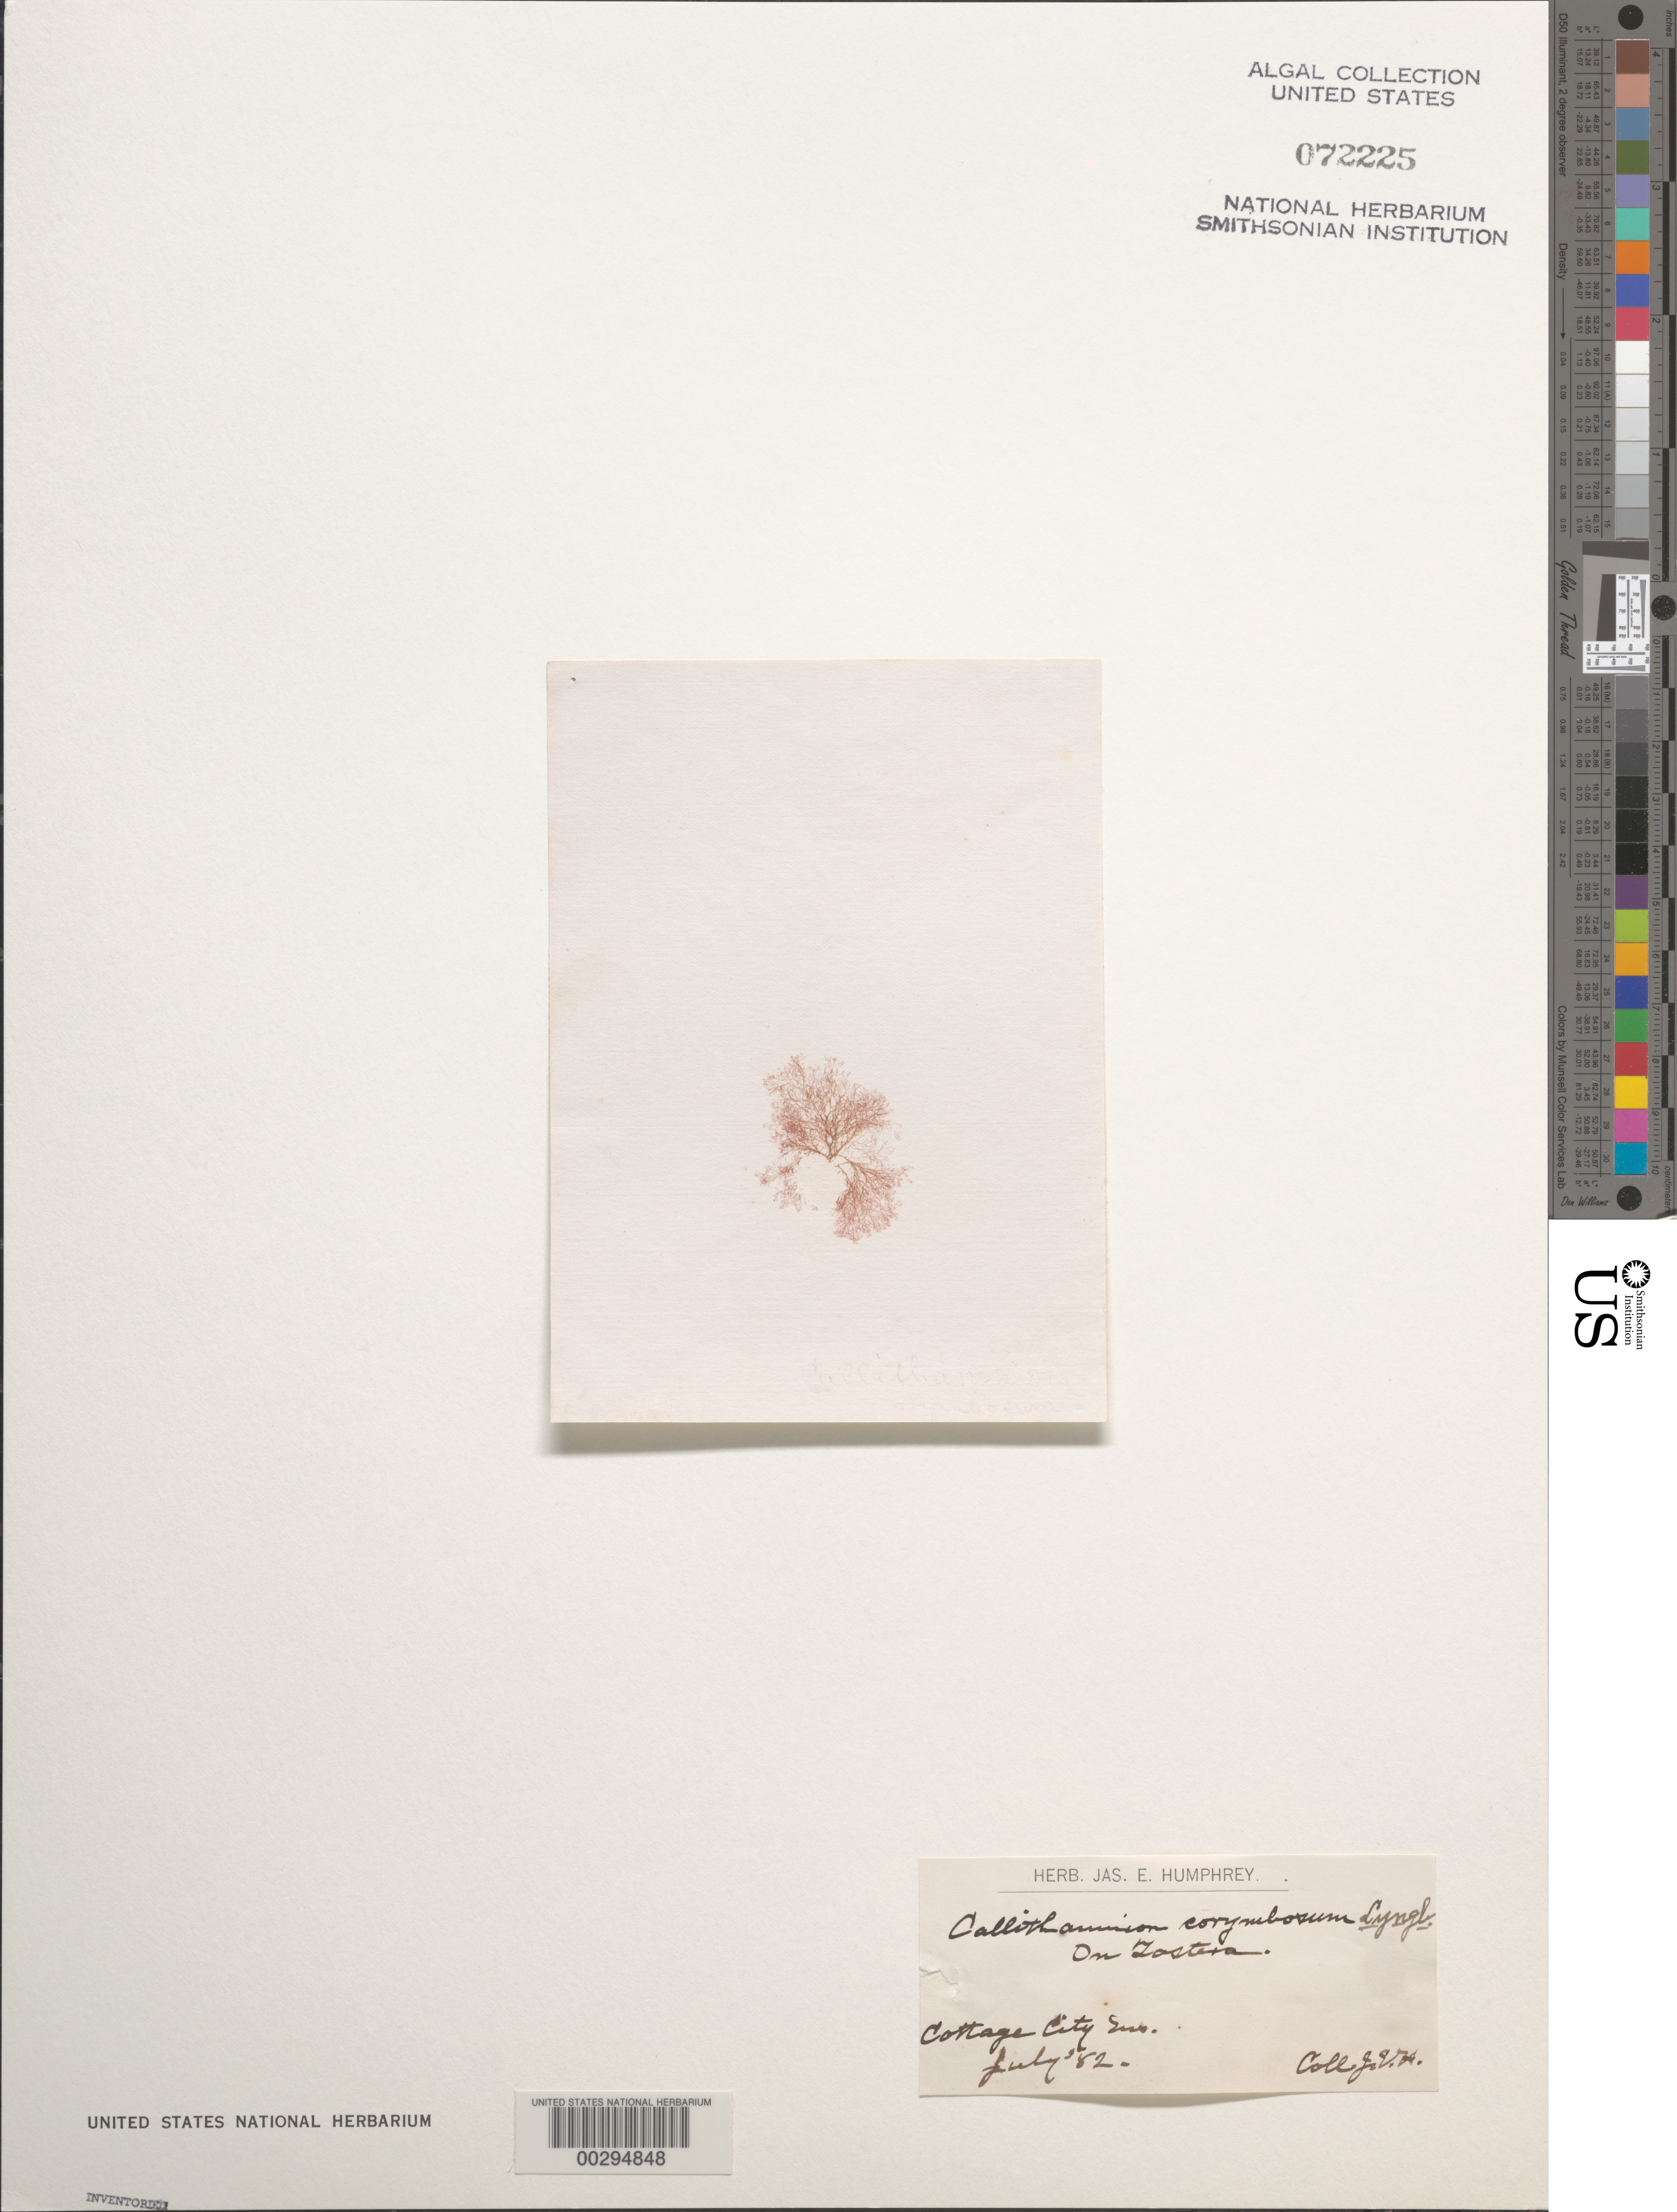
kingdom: Plantae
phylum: Rhodophyta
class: Florideophyceae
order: Ceramiales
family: Callithamniaceae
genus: Callithamnion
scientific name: Callithamnion corymbosum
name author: (Sm.) Lyngb.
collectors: J. Humphrey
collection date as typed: Jul 1882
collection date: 1882-07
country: United States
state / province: Massachusetts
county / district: Dukes County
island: Martha's Vineyard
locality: Cottage City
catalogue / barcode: US 72225